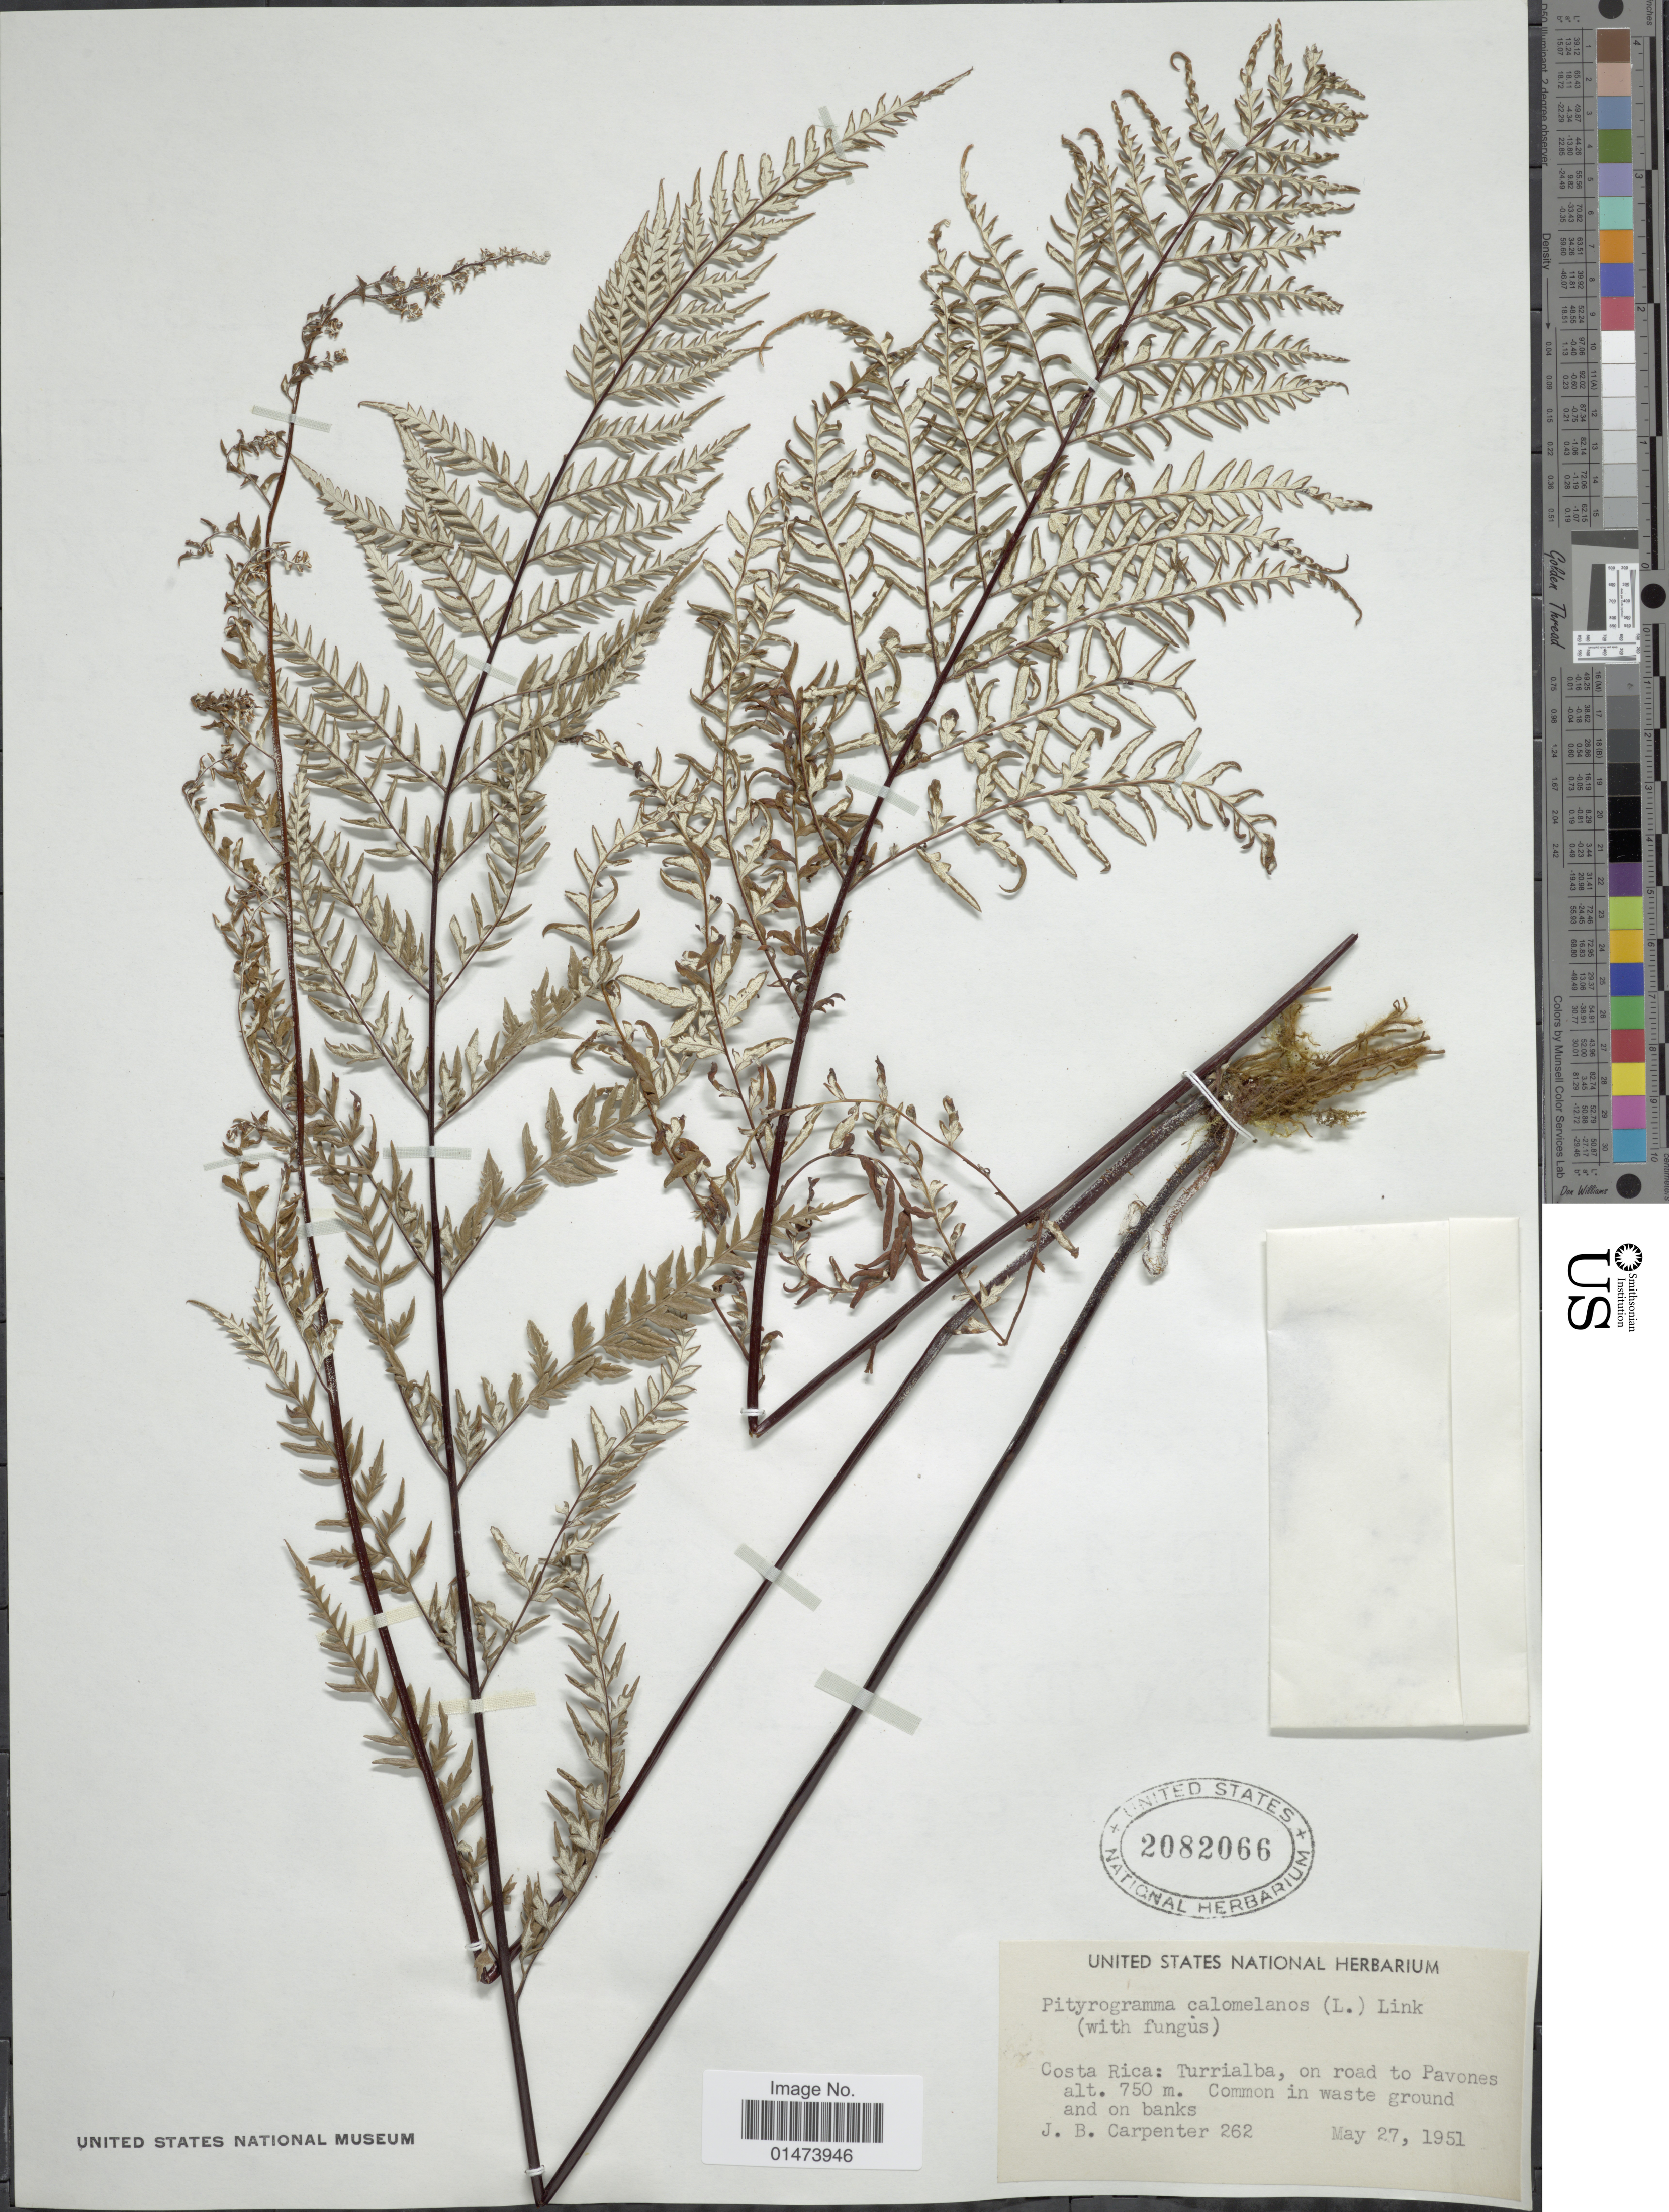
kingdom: Plantae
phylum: Tracheophyta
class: Polypodiopsida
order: Polypodiales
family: Pteridaceae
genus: Pityrogramma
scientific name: Pityrogramma calomelanos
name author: (L.) Link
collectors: J. Carpenter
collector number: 262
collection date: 1951-05-27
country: Costa Rica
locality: Turrialba, on road to Pavones, Common in waste ground on banks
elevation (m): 750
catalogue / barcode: US 2082066